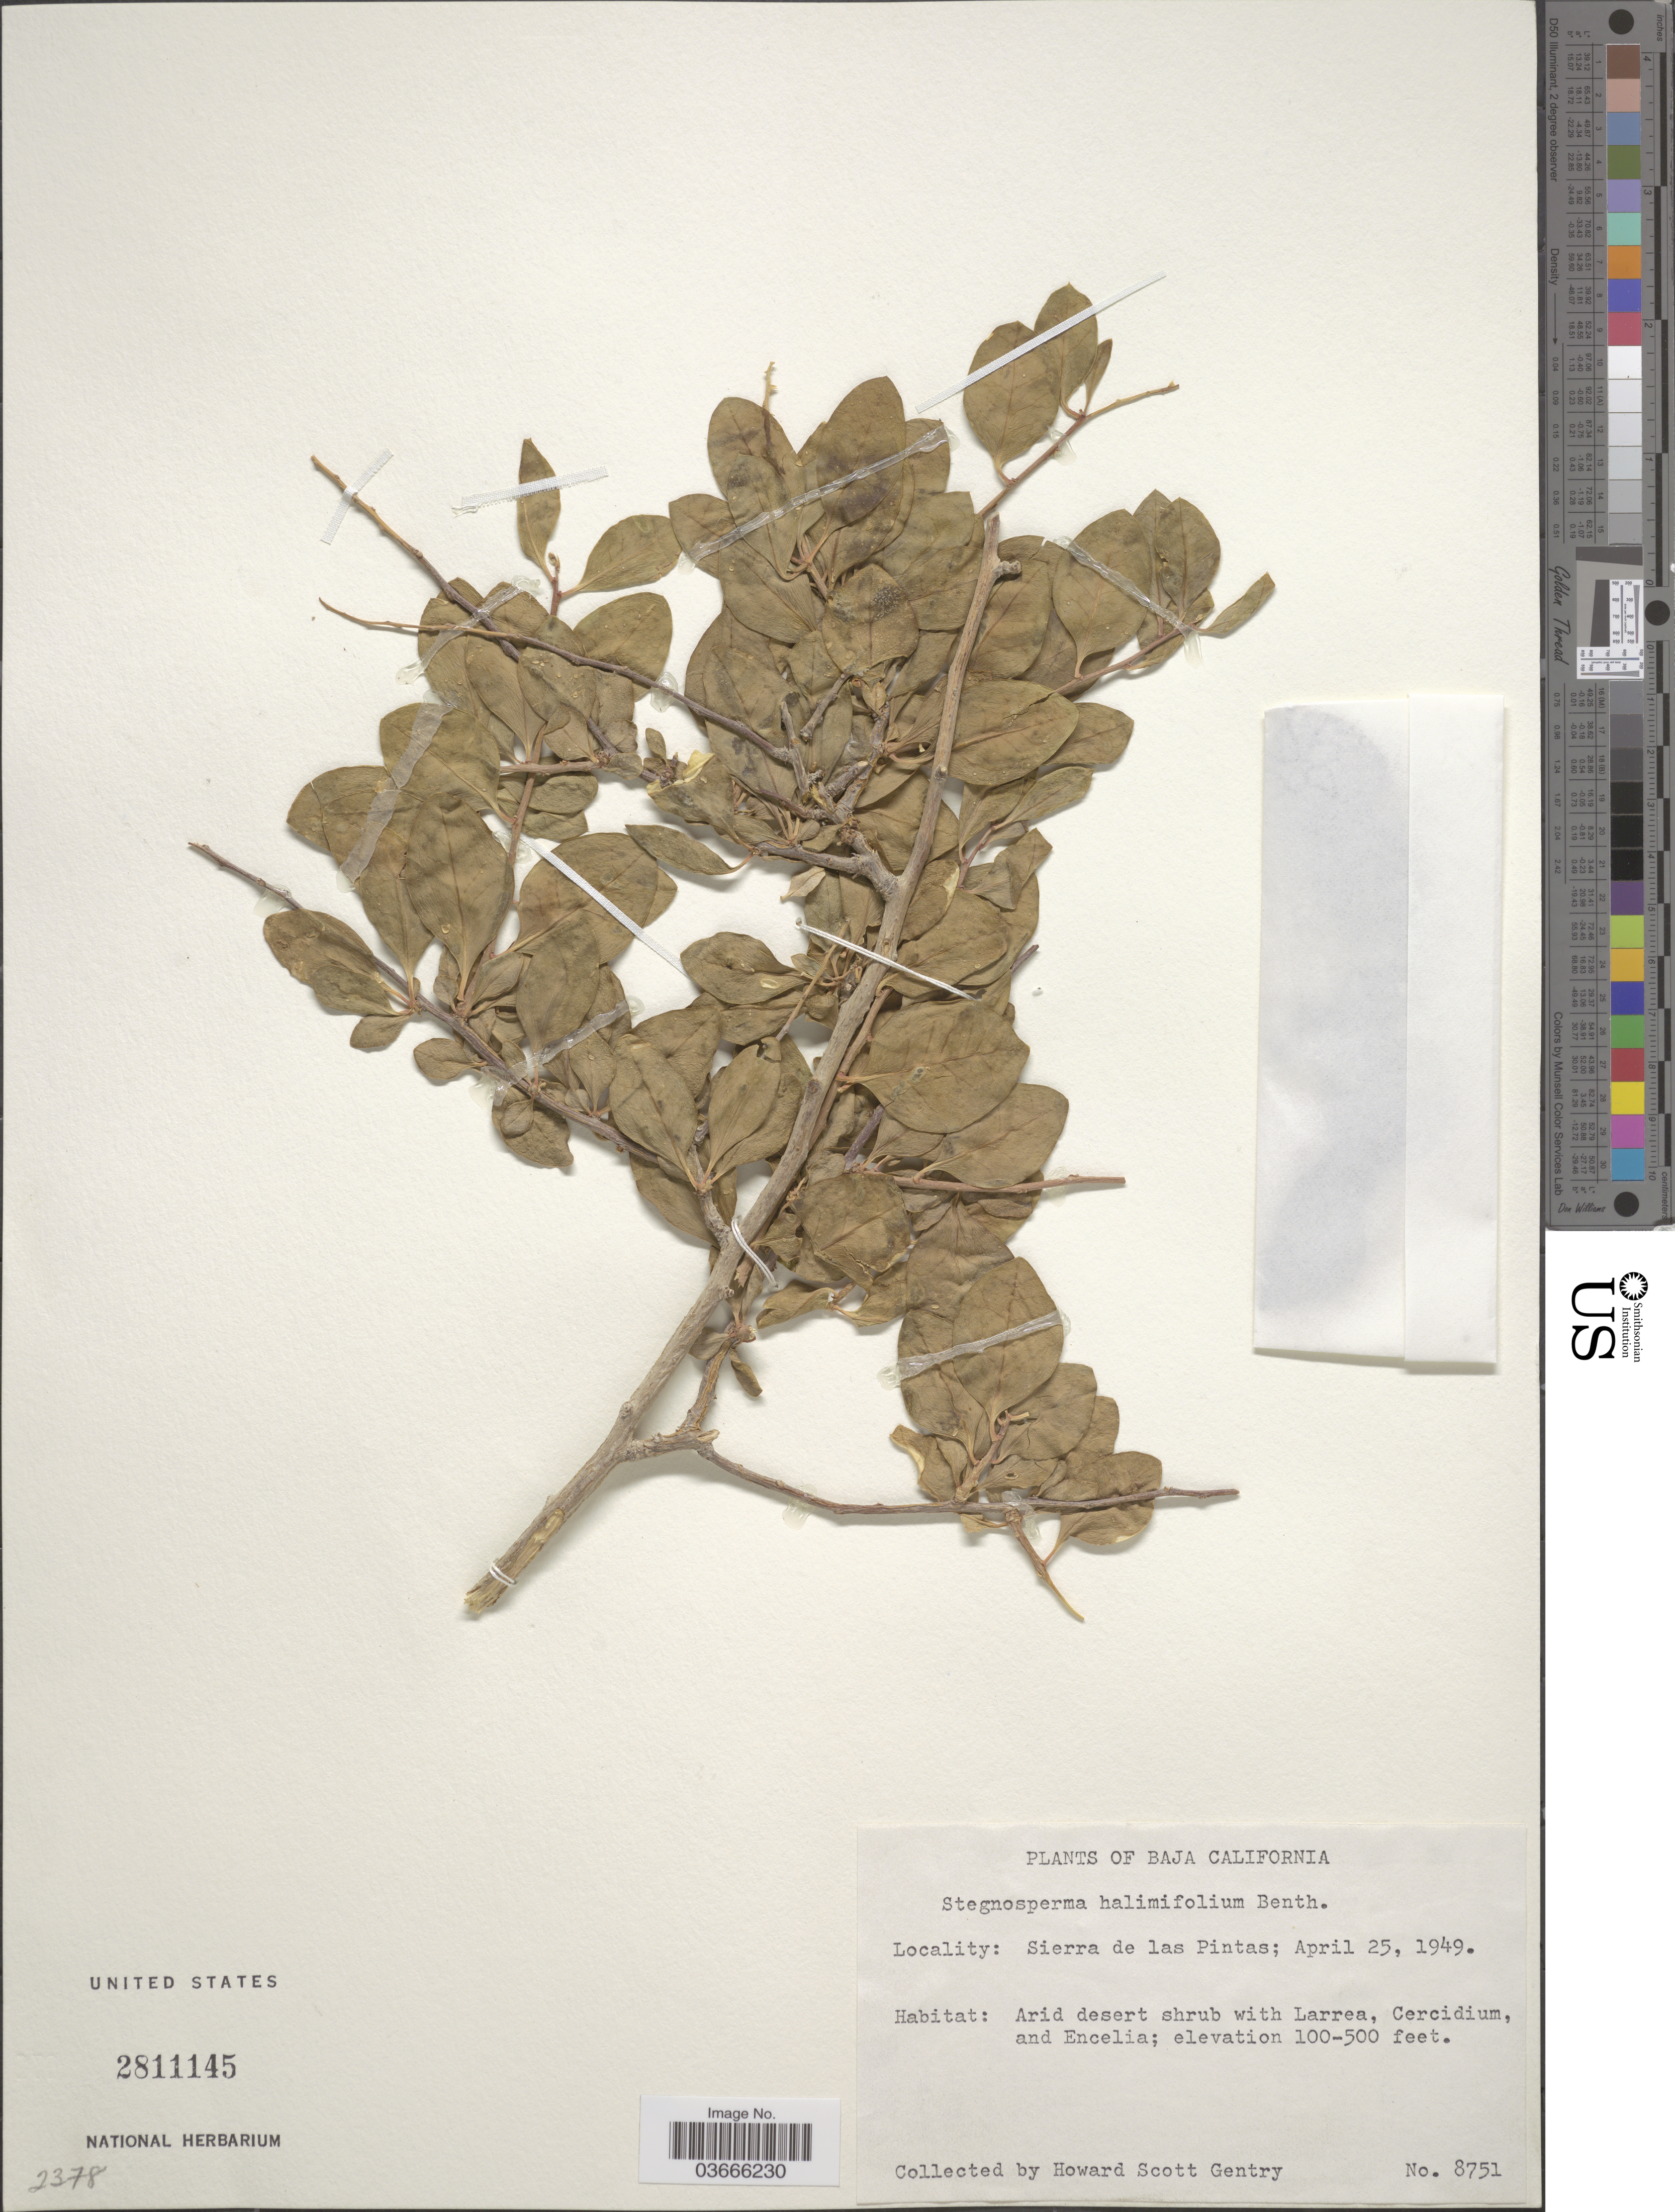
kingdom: Plantae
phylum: Tracheophyta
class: Magnoliopsida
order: Caryophyllales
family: Stegnospermataceae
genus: Stegnosperma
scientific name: Stegnosperma halimifolium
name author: Benth.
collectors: H. S. Gentry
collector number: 8751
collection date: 1949-04-25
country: Mexico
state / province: Baja California Norte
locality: Sierra de las Pintas.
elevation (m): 30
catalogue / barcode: US 2811145